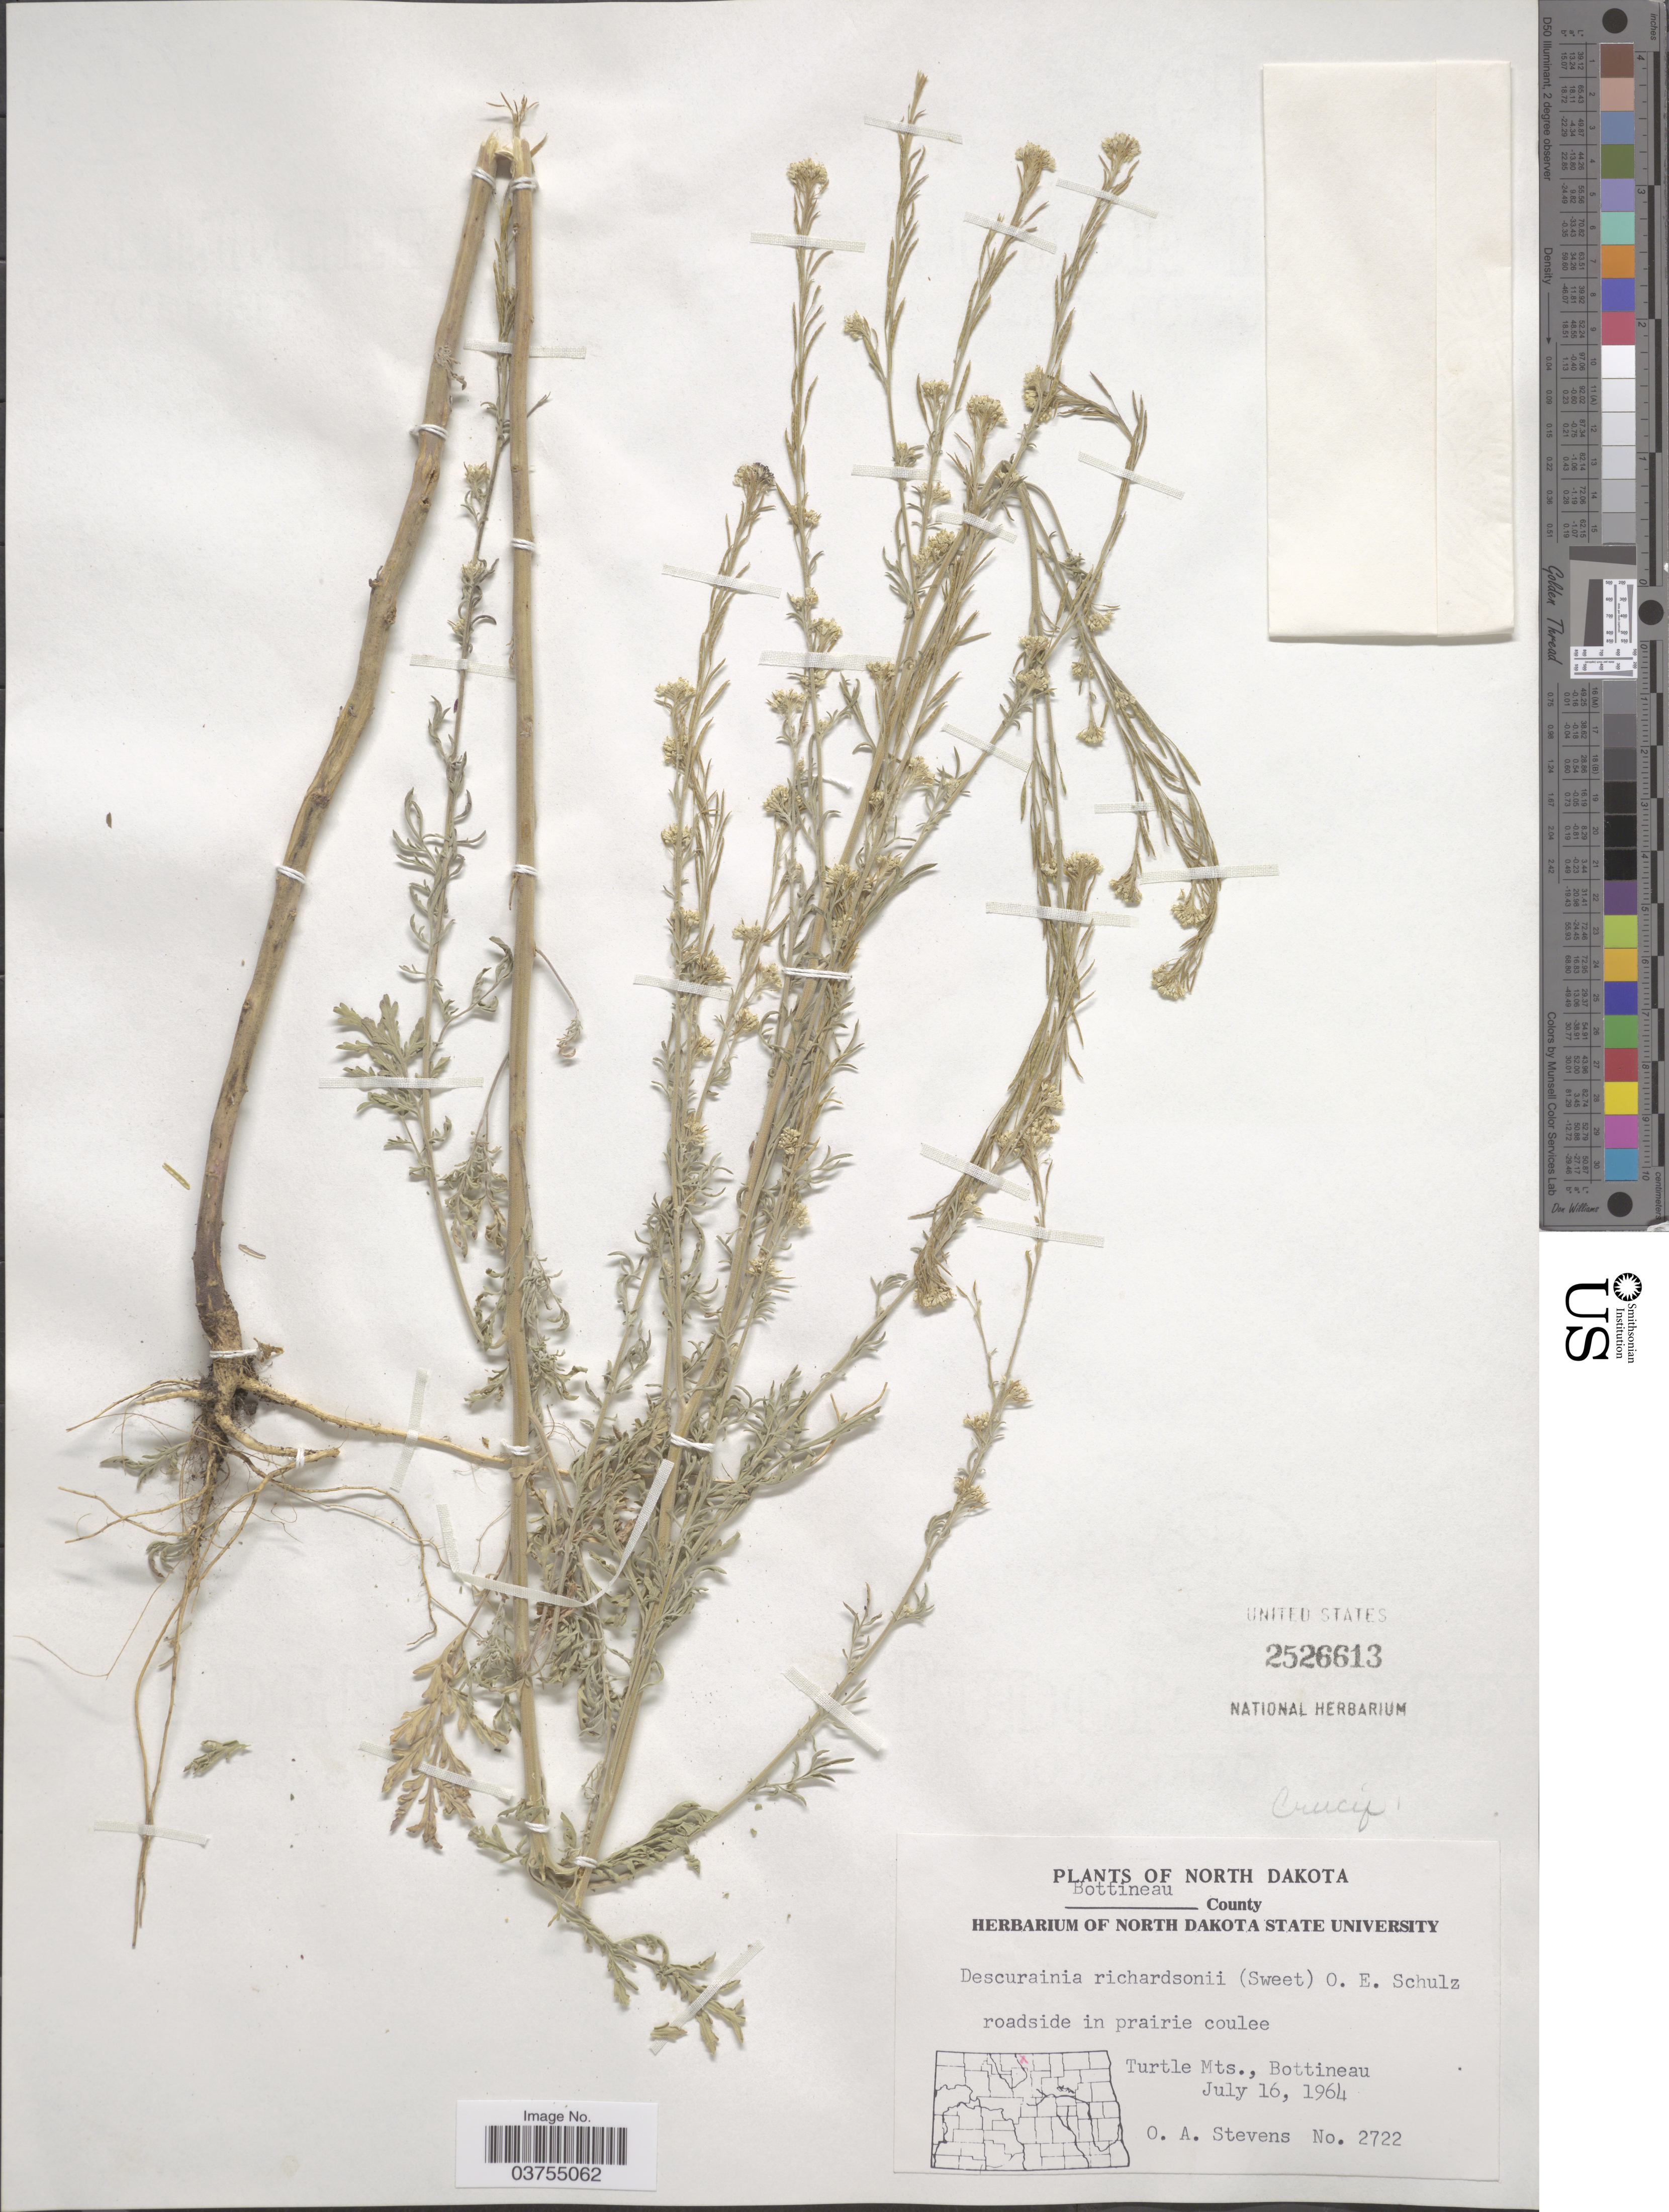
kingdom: Plantae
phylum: Tracheophyta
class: Magnoliopsida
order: Brassicales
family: Brassicaceae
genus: Descurainia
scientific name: Descurainia richardsonii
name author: (C.A. Mey.) O.E. Schulz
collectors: O. A. Stevens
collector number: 2722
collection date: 1964-07-16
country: United States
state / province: North Dakota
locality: Bottineau County. Turtle Mts., Bottineau.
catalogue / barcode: US 2526613